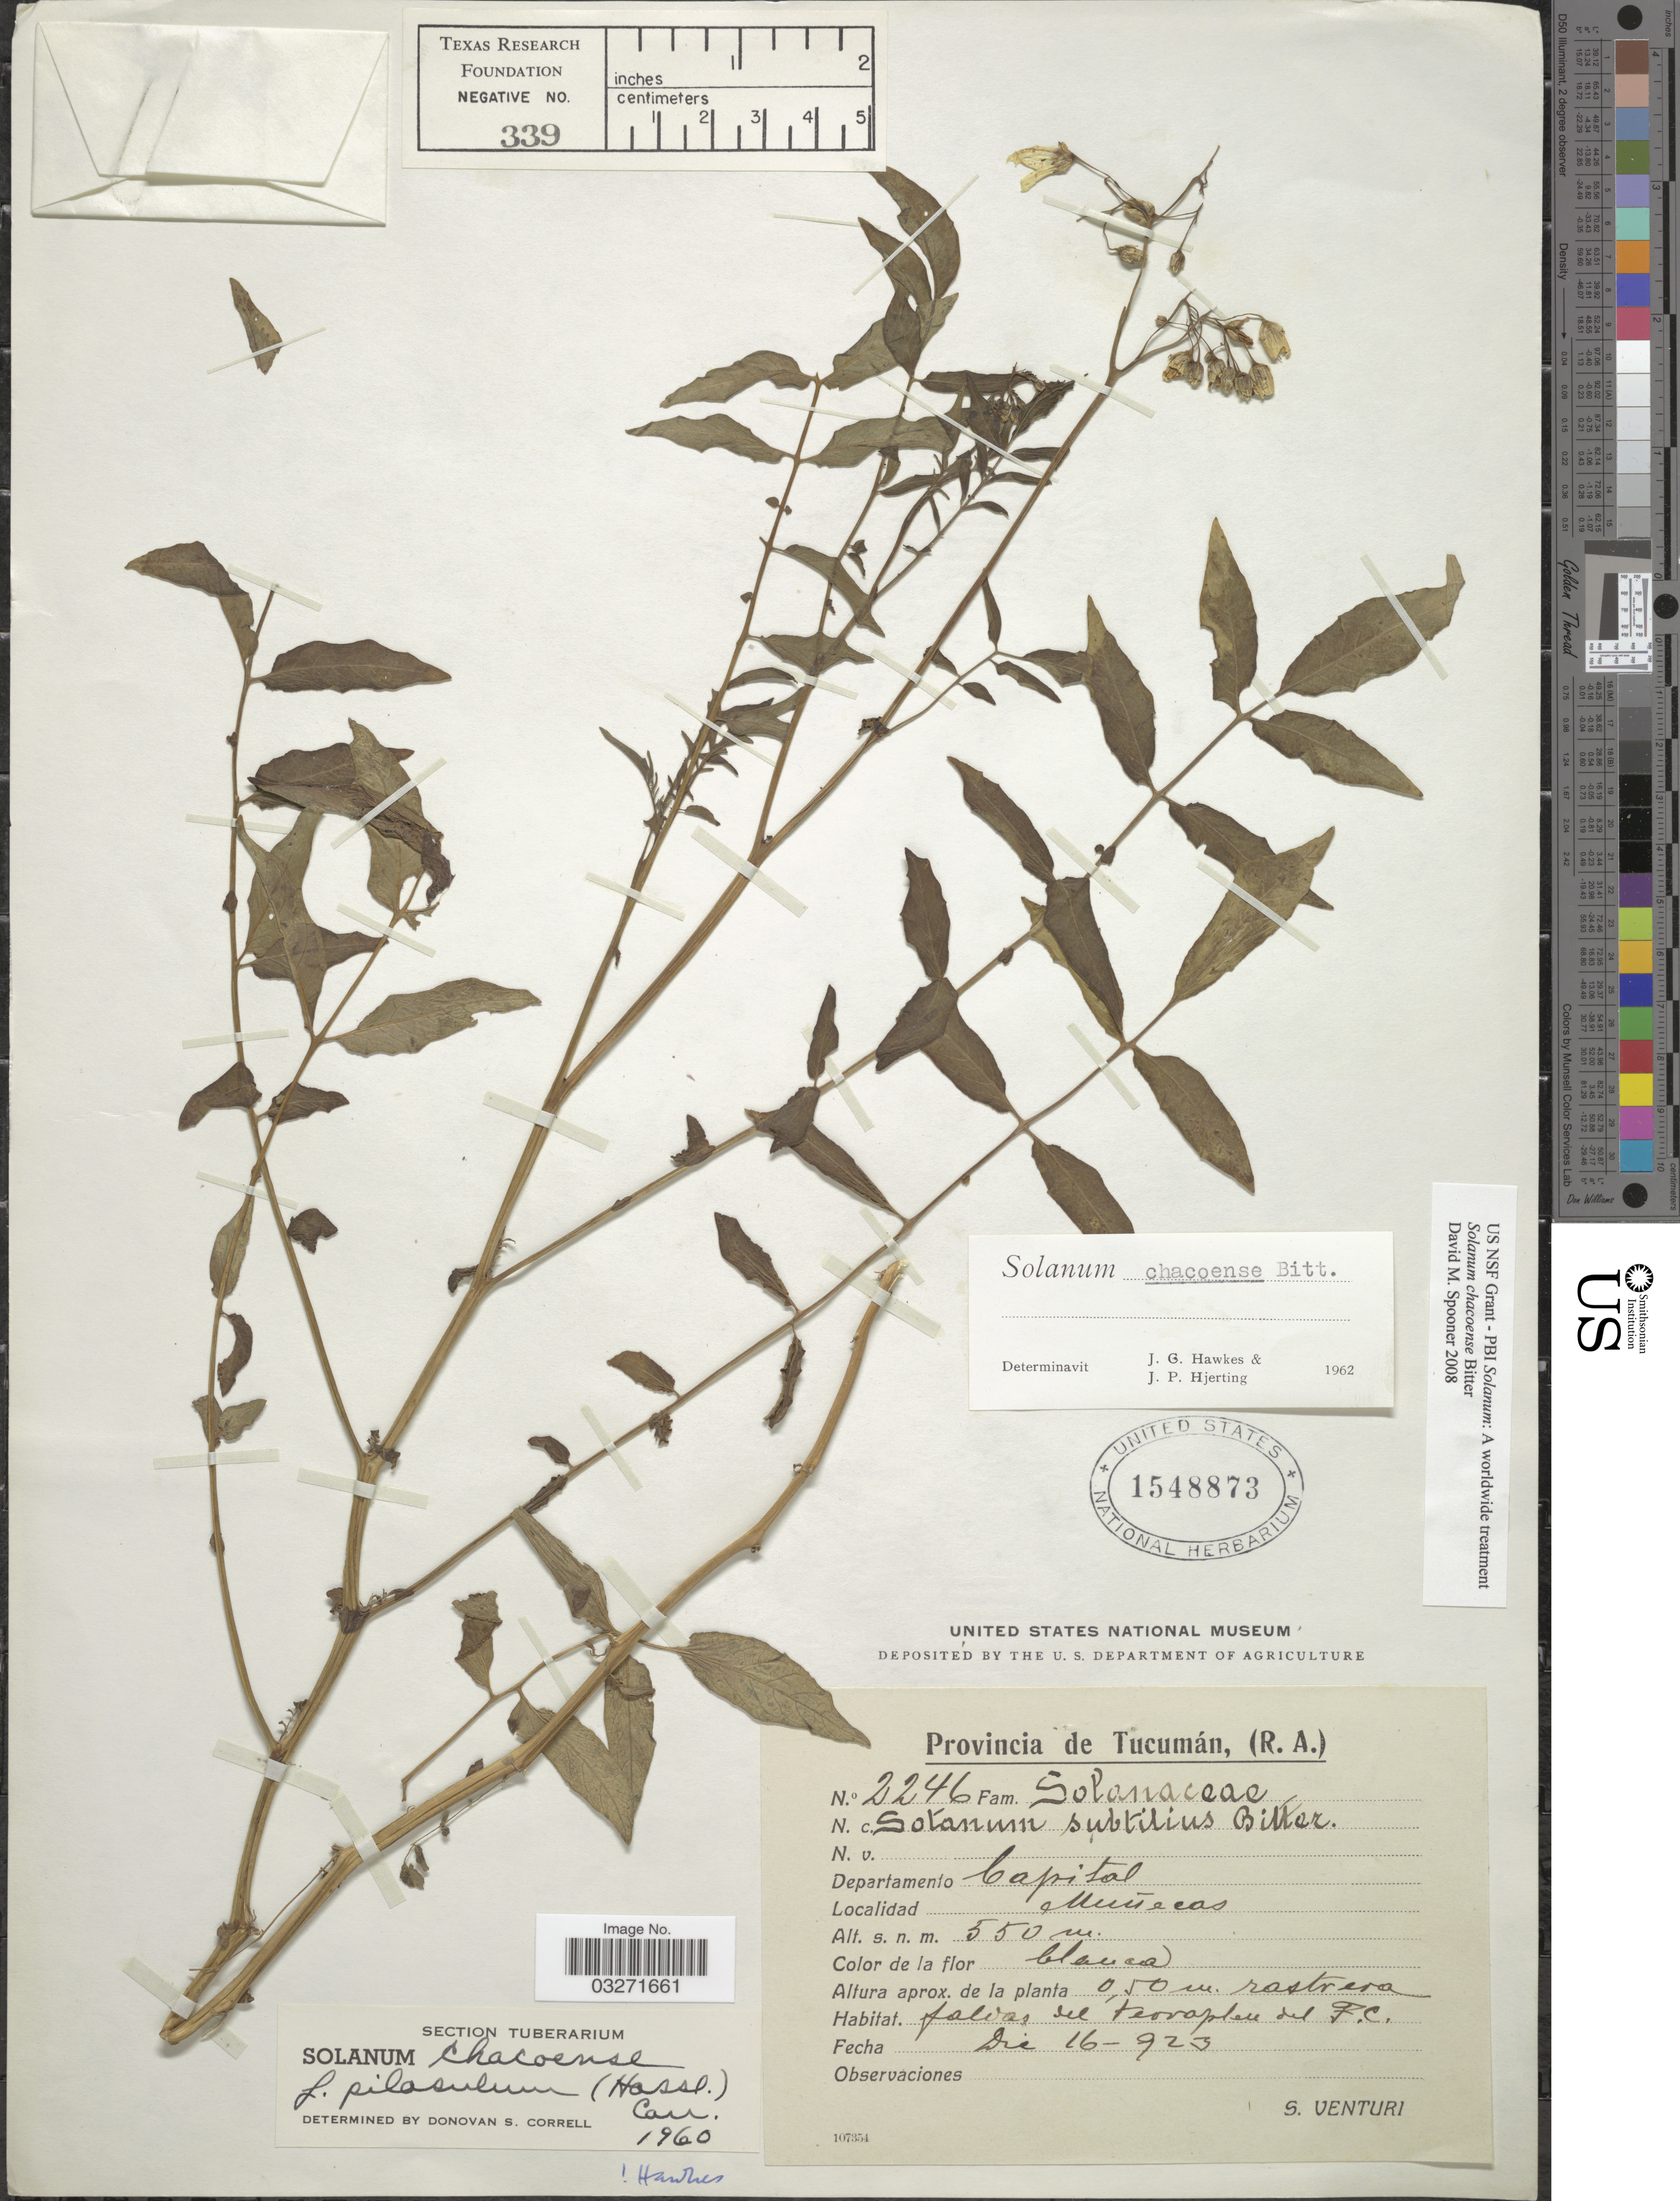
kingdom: Plantae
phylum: Tracheophyta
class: Magnoliopsida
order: Solanales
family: Solanaceae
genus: Solanum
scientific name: Solanum chacoense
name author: Bitt.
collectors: S. Venturi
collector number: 2246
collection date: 1923-12-26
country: Argentina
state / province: Tucuman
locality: R. A. Departamento Capital. Muñecas.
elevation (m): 550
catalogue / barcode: US 1548873